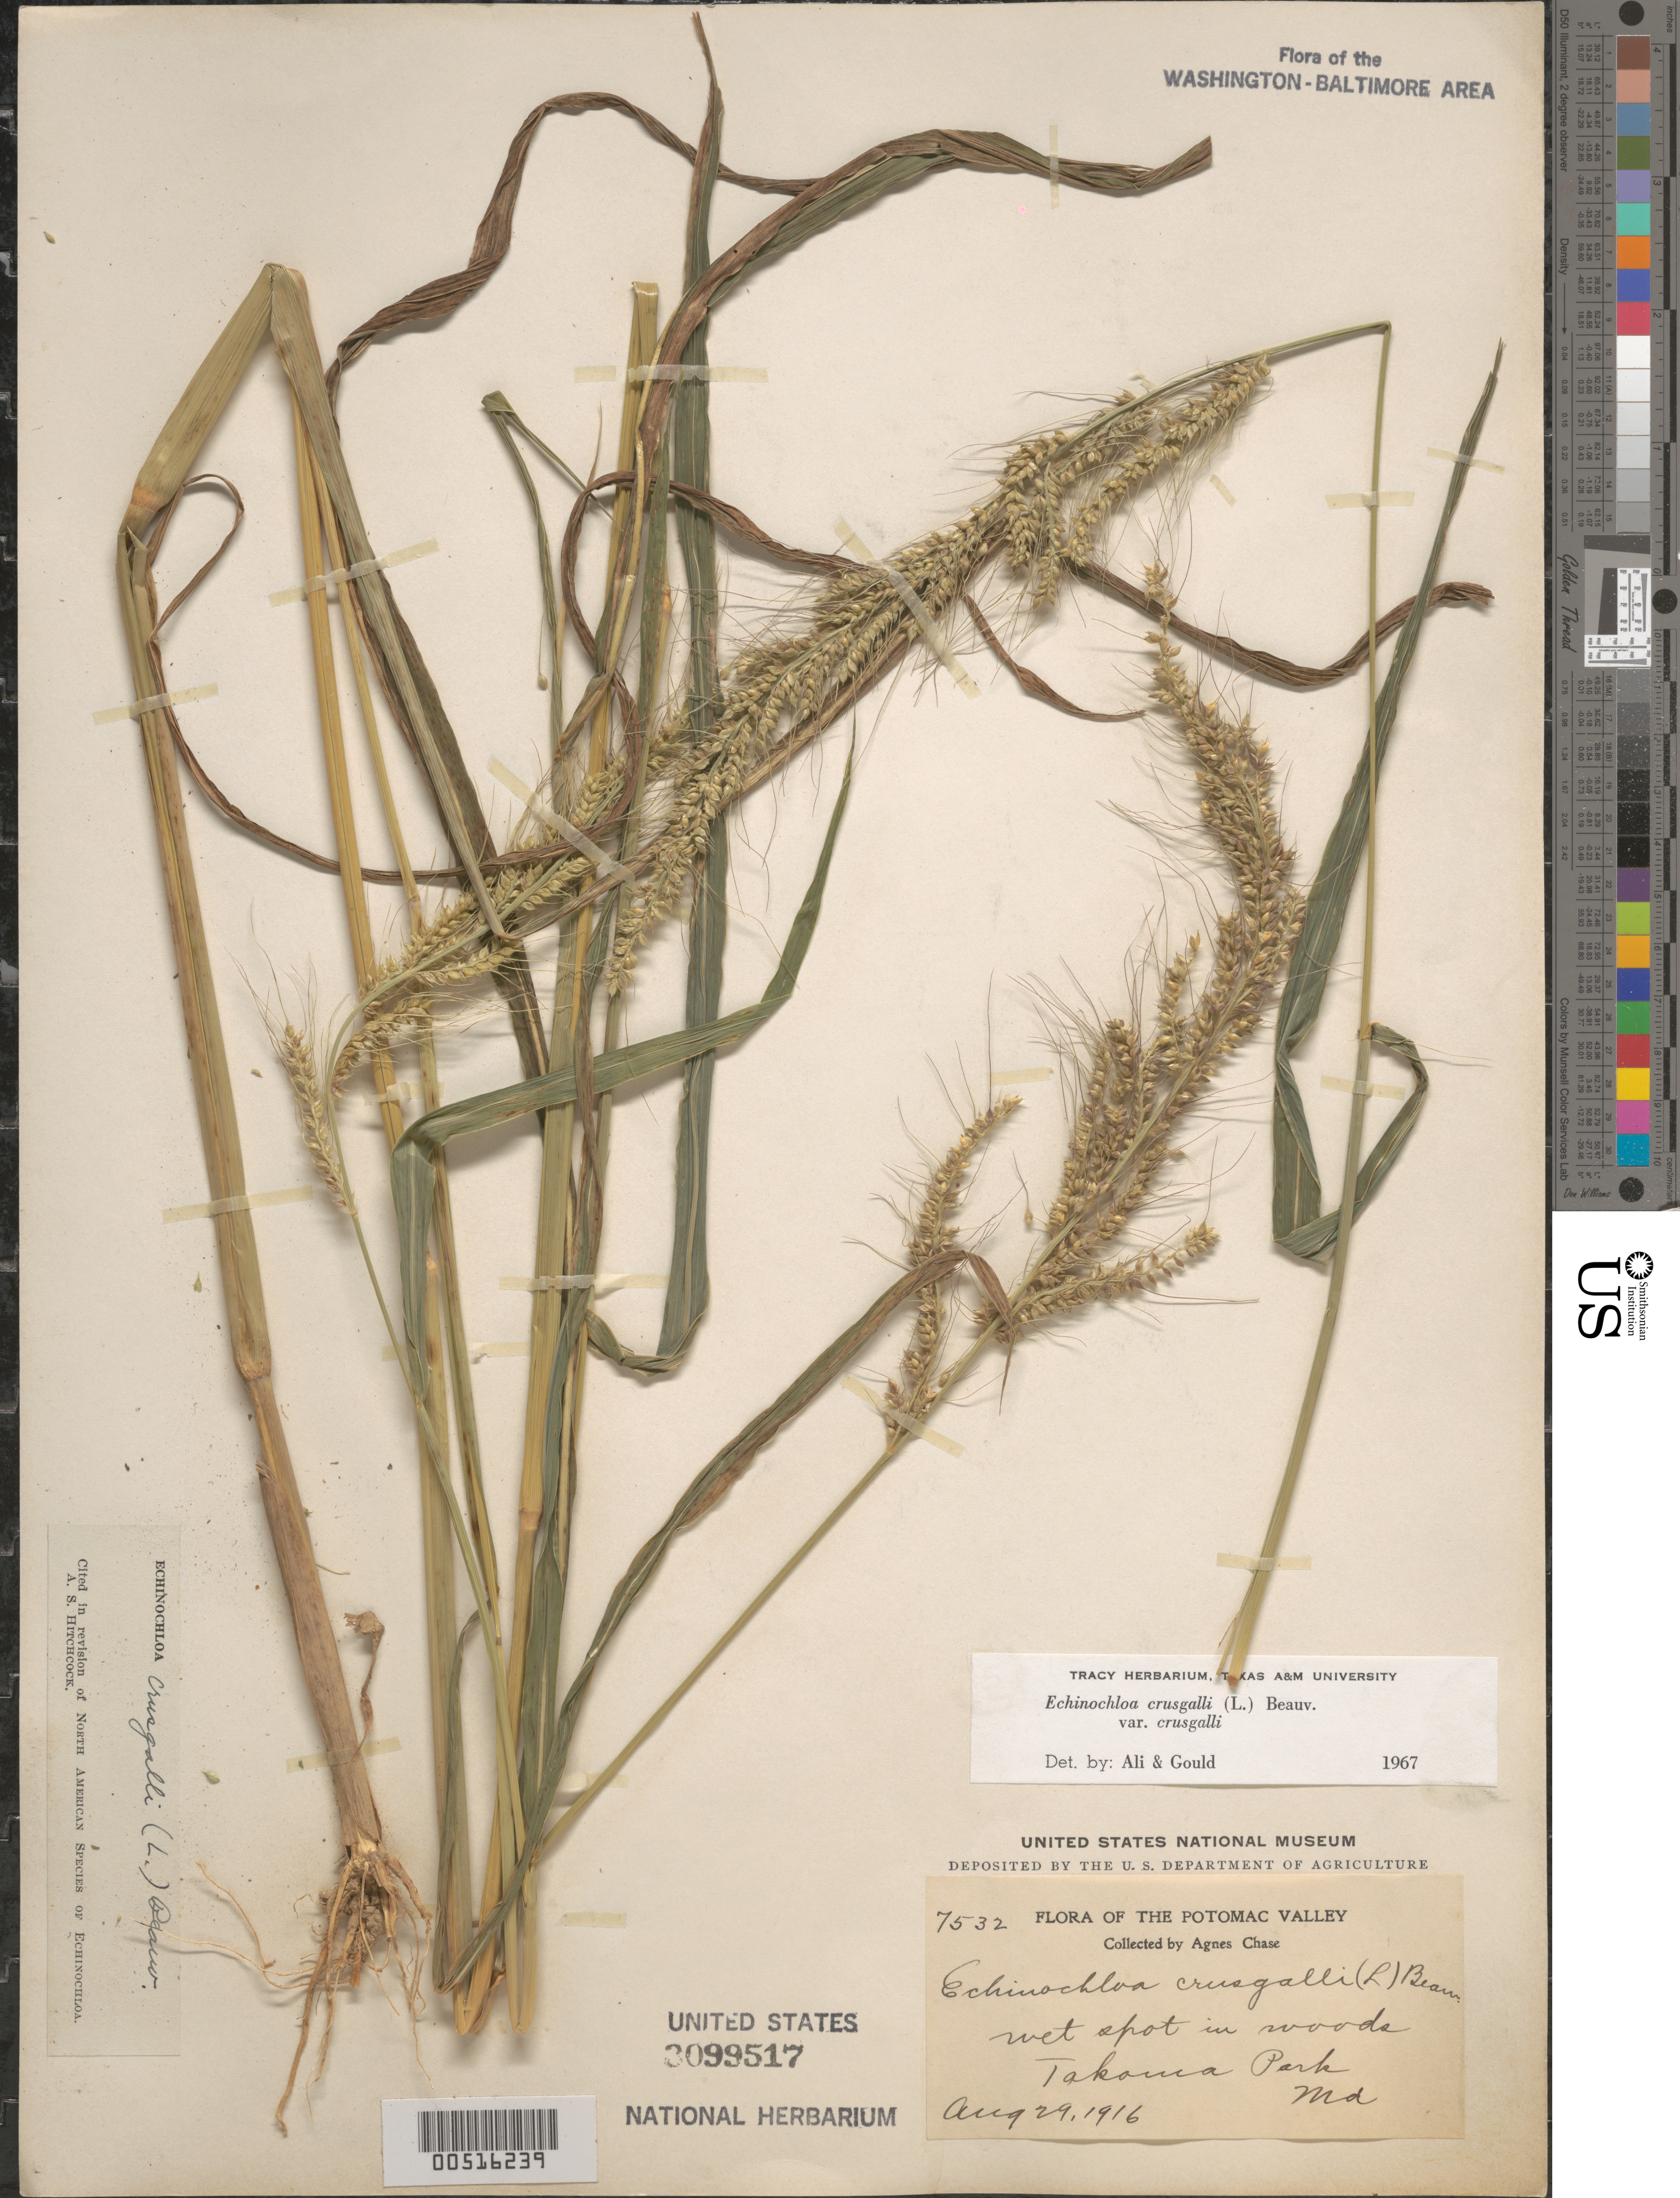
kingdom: Plantae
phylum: Tracheophyta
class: Liliopsida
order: Poales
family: Poaceae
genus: Echinochloa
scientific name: Echinochloa crus-galli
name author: (L.) P. Beauv.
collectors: A. Chase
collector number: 7532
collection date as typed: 29 Aug 1916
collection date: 1916-08-29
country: United States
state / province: Maryland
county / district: Montgomery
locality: Takoma Park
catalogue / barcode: US 3099517